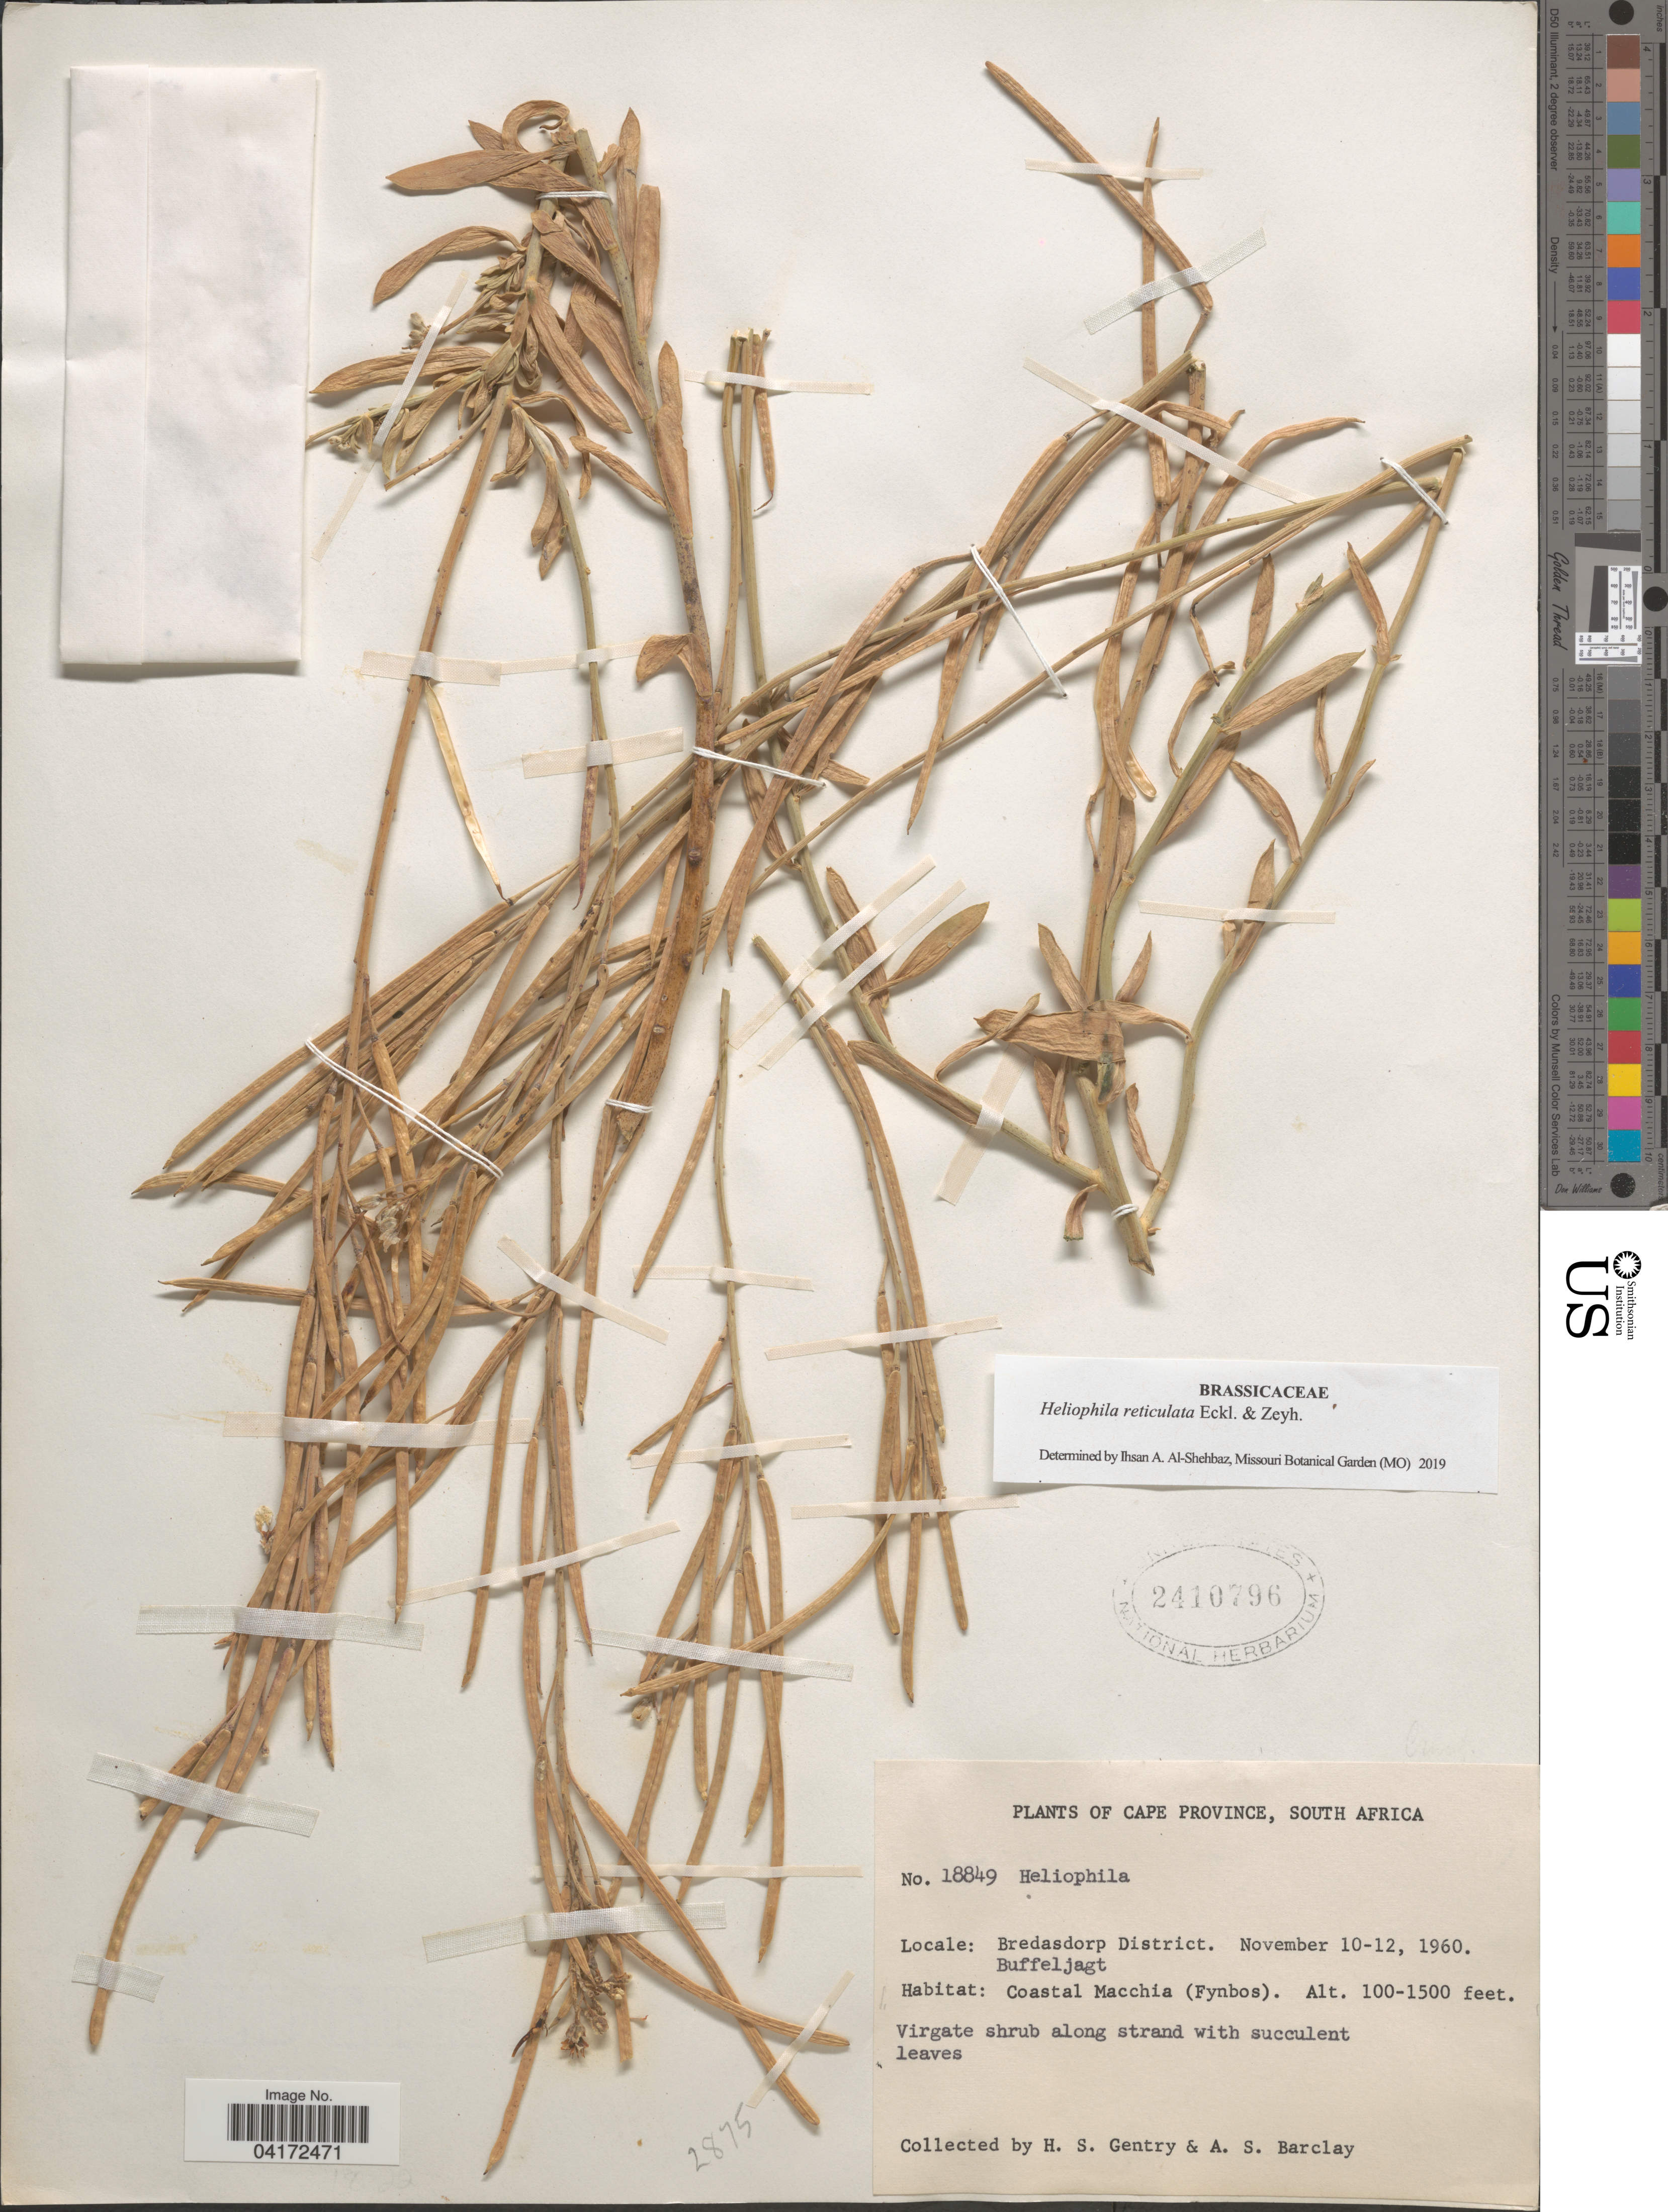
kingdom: Plantae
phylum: Tracheophyta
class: Magnoliopsida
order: Brassicales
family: Brassicaceae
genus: Heliophila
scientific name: Heliophila reticulata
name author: Eckl. & Zeyh.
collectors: H. S. Gentry & A. S. Barclay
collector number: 18849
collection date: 1960-11-10/1960-11-12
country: South Africa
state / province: Western Cape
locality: Bredasdorp District. Buffeljagt.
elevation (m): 30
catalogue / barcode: US 2410796